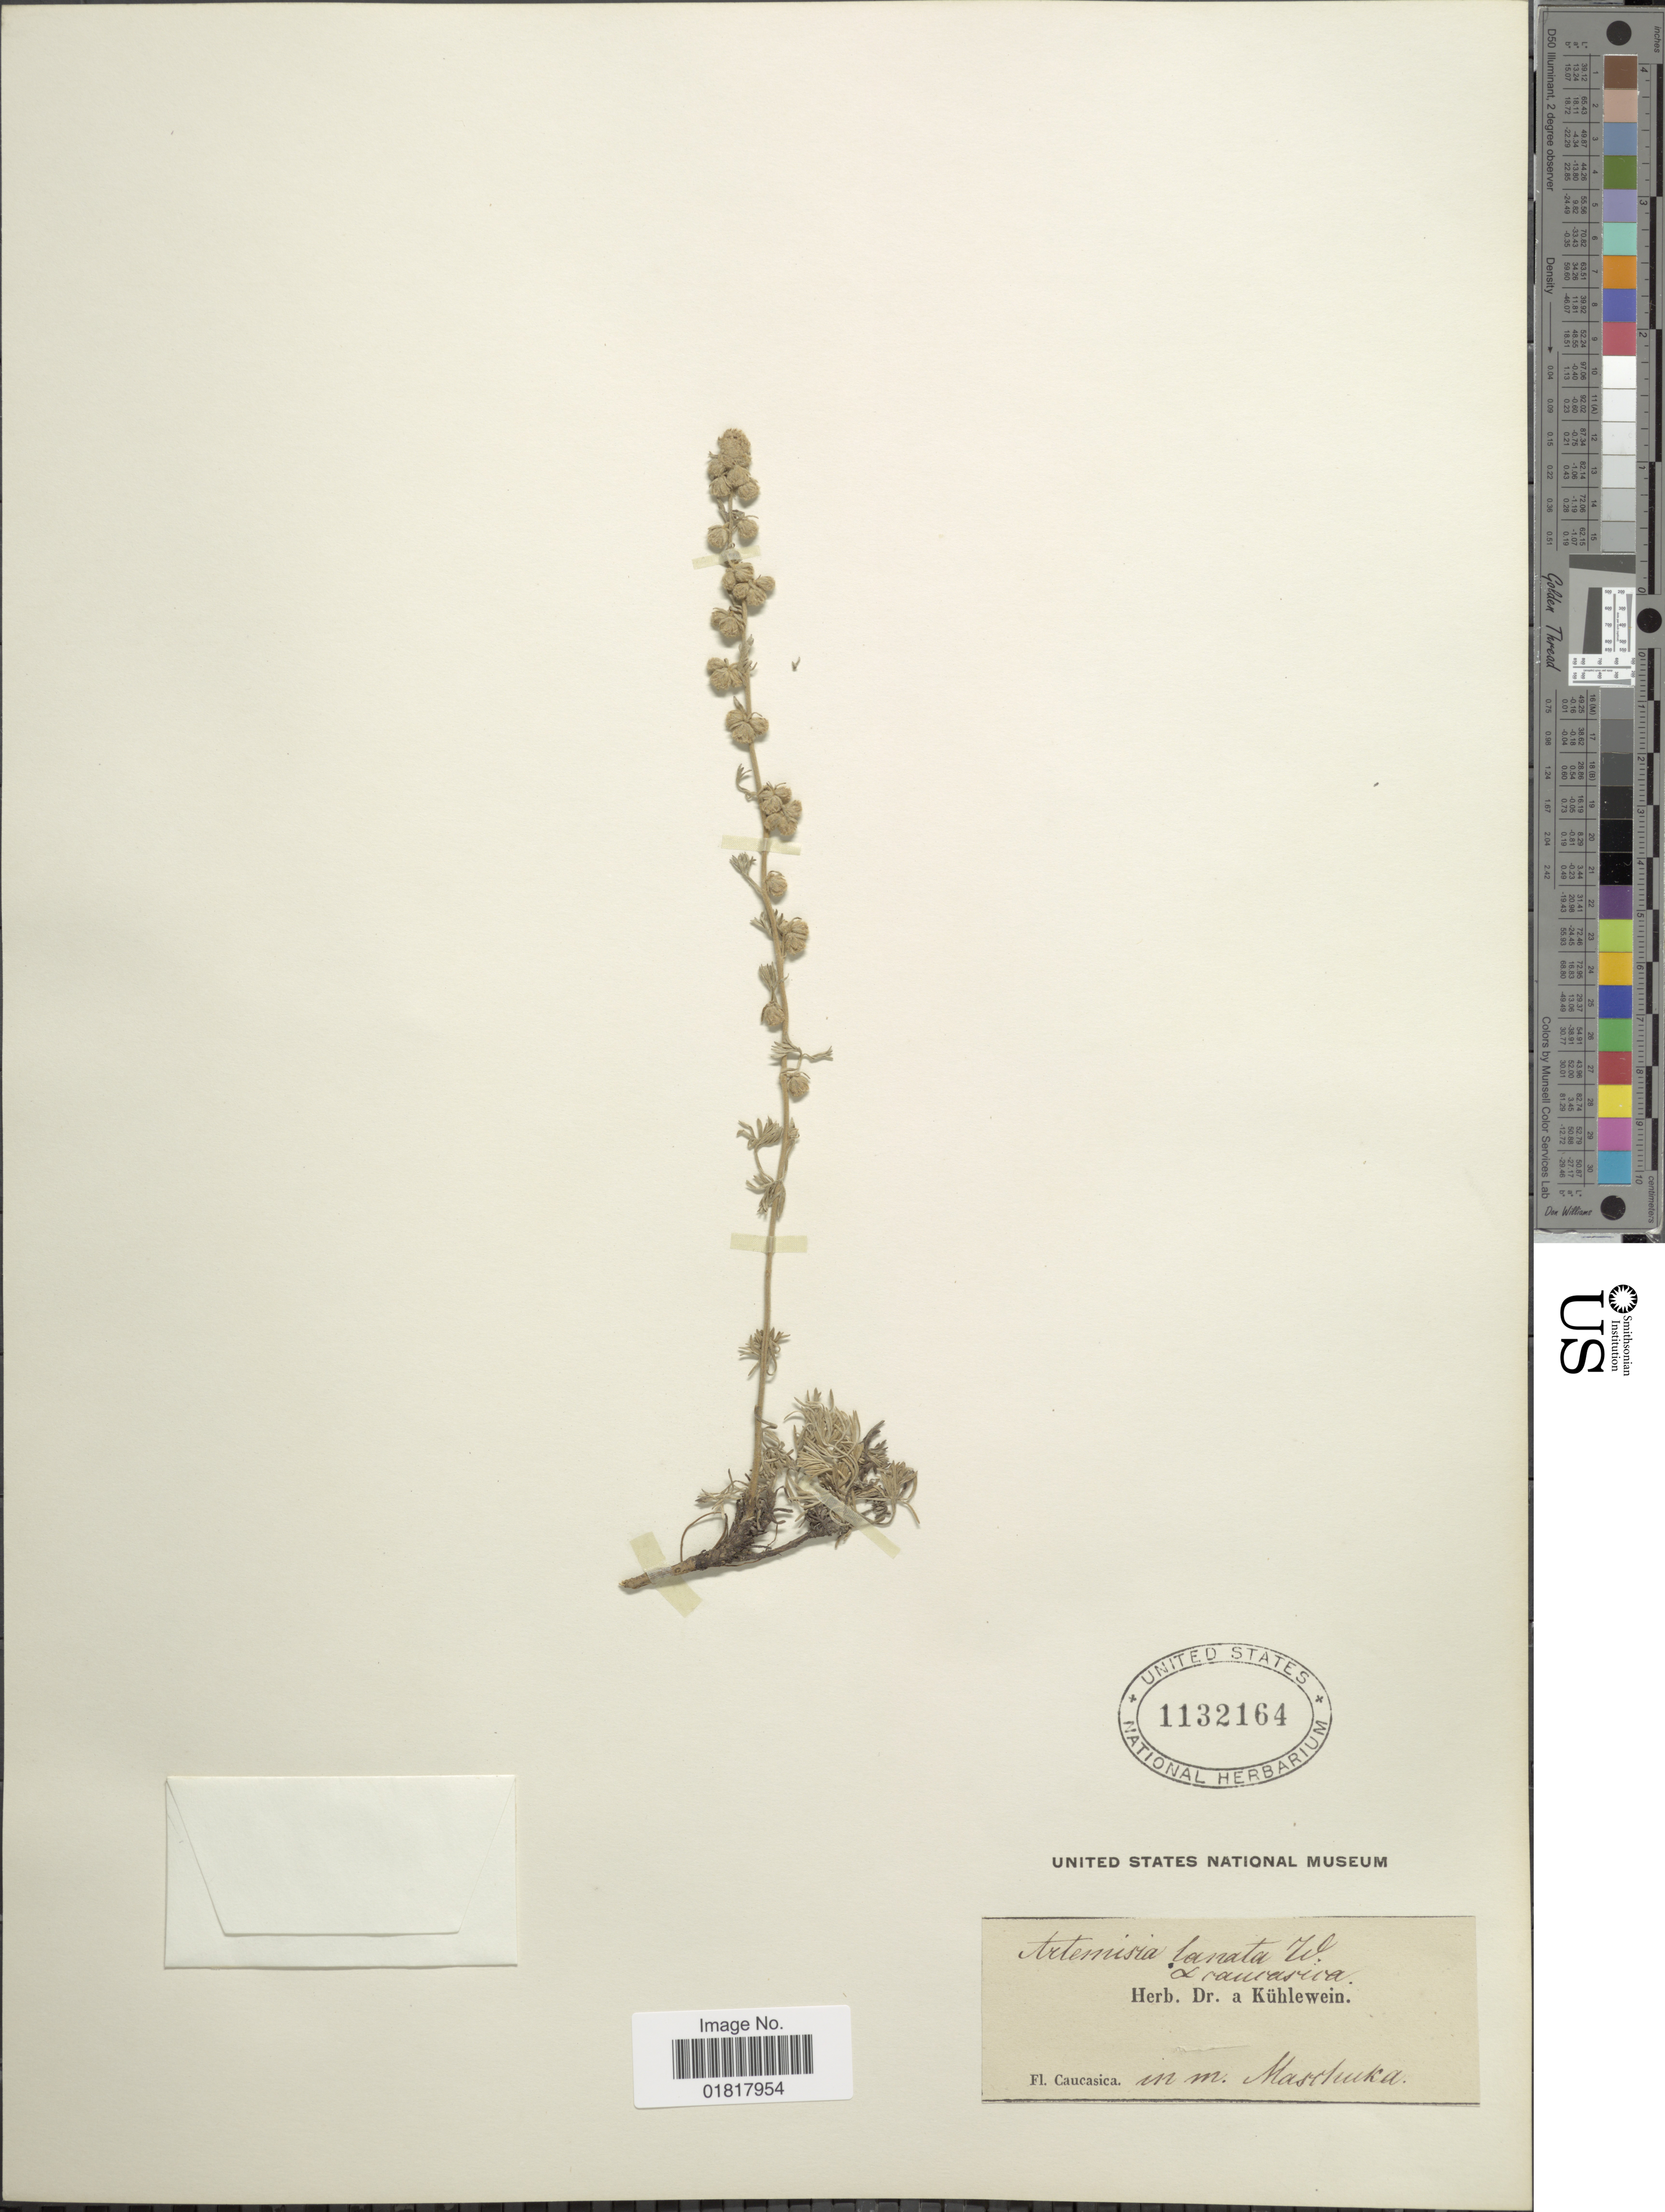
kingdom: Plantae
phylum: Tracheophyta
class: Magnoliopsida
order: Asterales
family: Asteraceae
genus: Artemisia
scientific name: Artemisia lanata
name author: Willd.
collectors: ex herb. Dr. A. Kühlewein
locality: Caucasia, in m. Mastehuka [interpreted]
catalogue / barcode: US 1132164